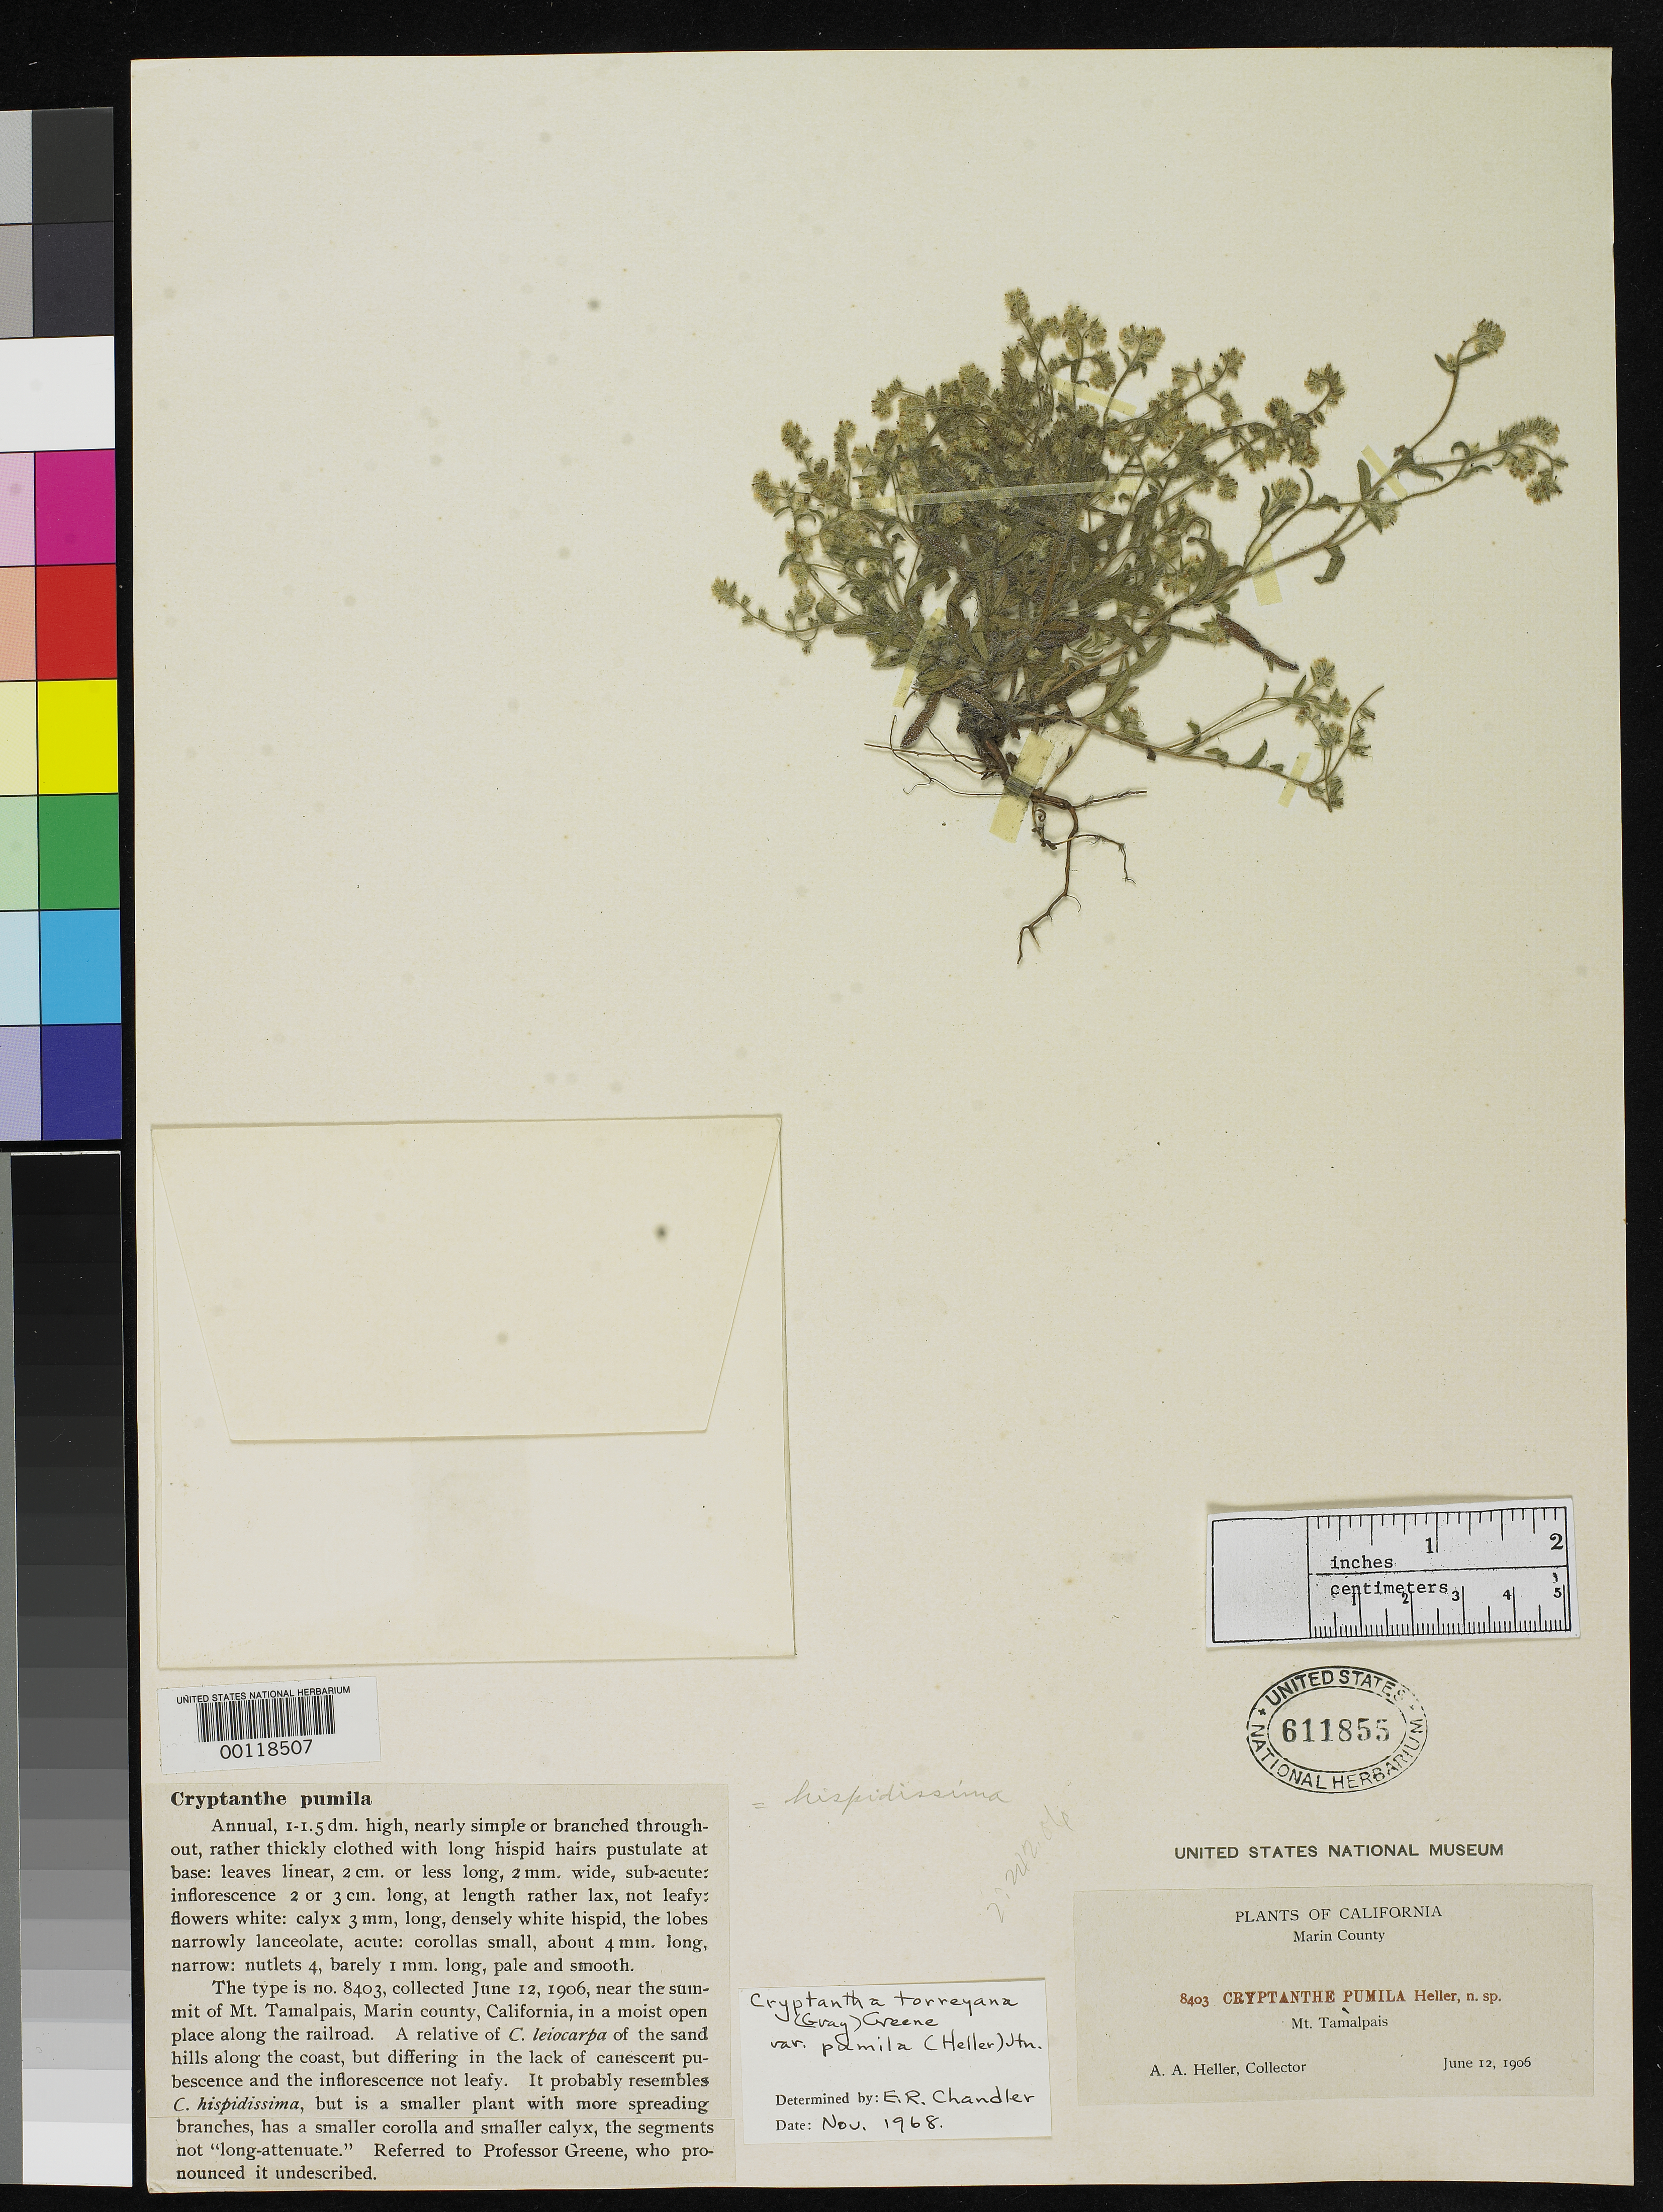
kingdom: Plantae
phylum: Tracheophyta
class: Magnoliopsida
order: Boraginales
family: Boraginaceae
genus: Cryptantha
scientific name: Cryptantha pumila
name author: A. Heller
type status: Isotype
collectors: A. A. Heller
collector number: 8403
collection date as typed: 12 Jun 1906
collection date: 1906-06-12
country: United States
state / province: California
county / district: Marin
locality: Near summit of Mt. Tamalpais.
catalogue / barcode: US 611855